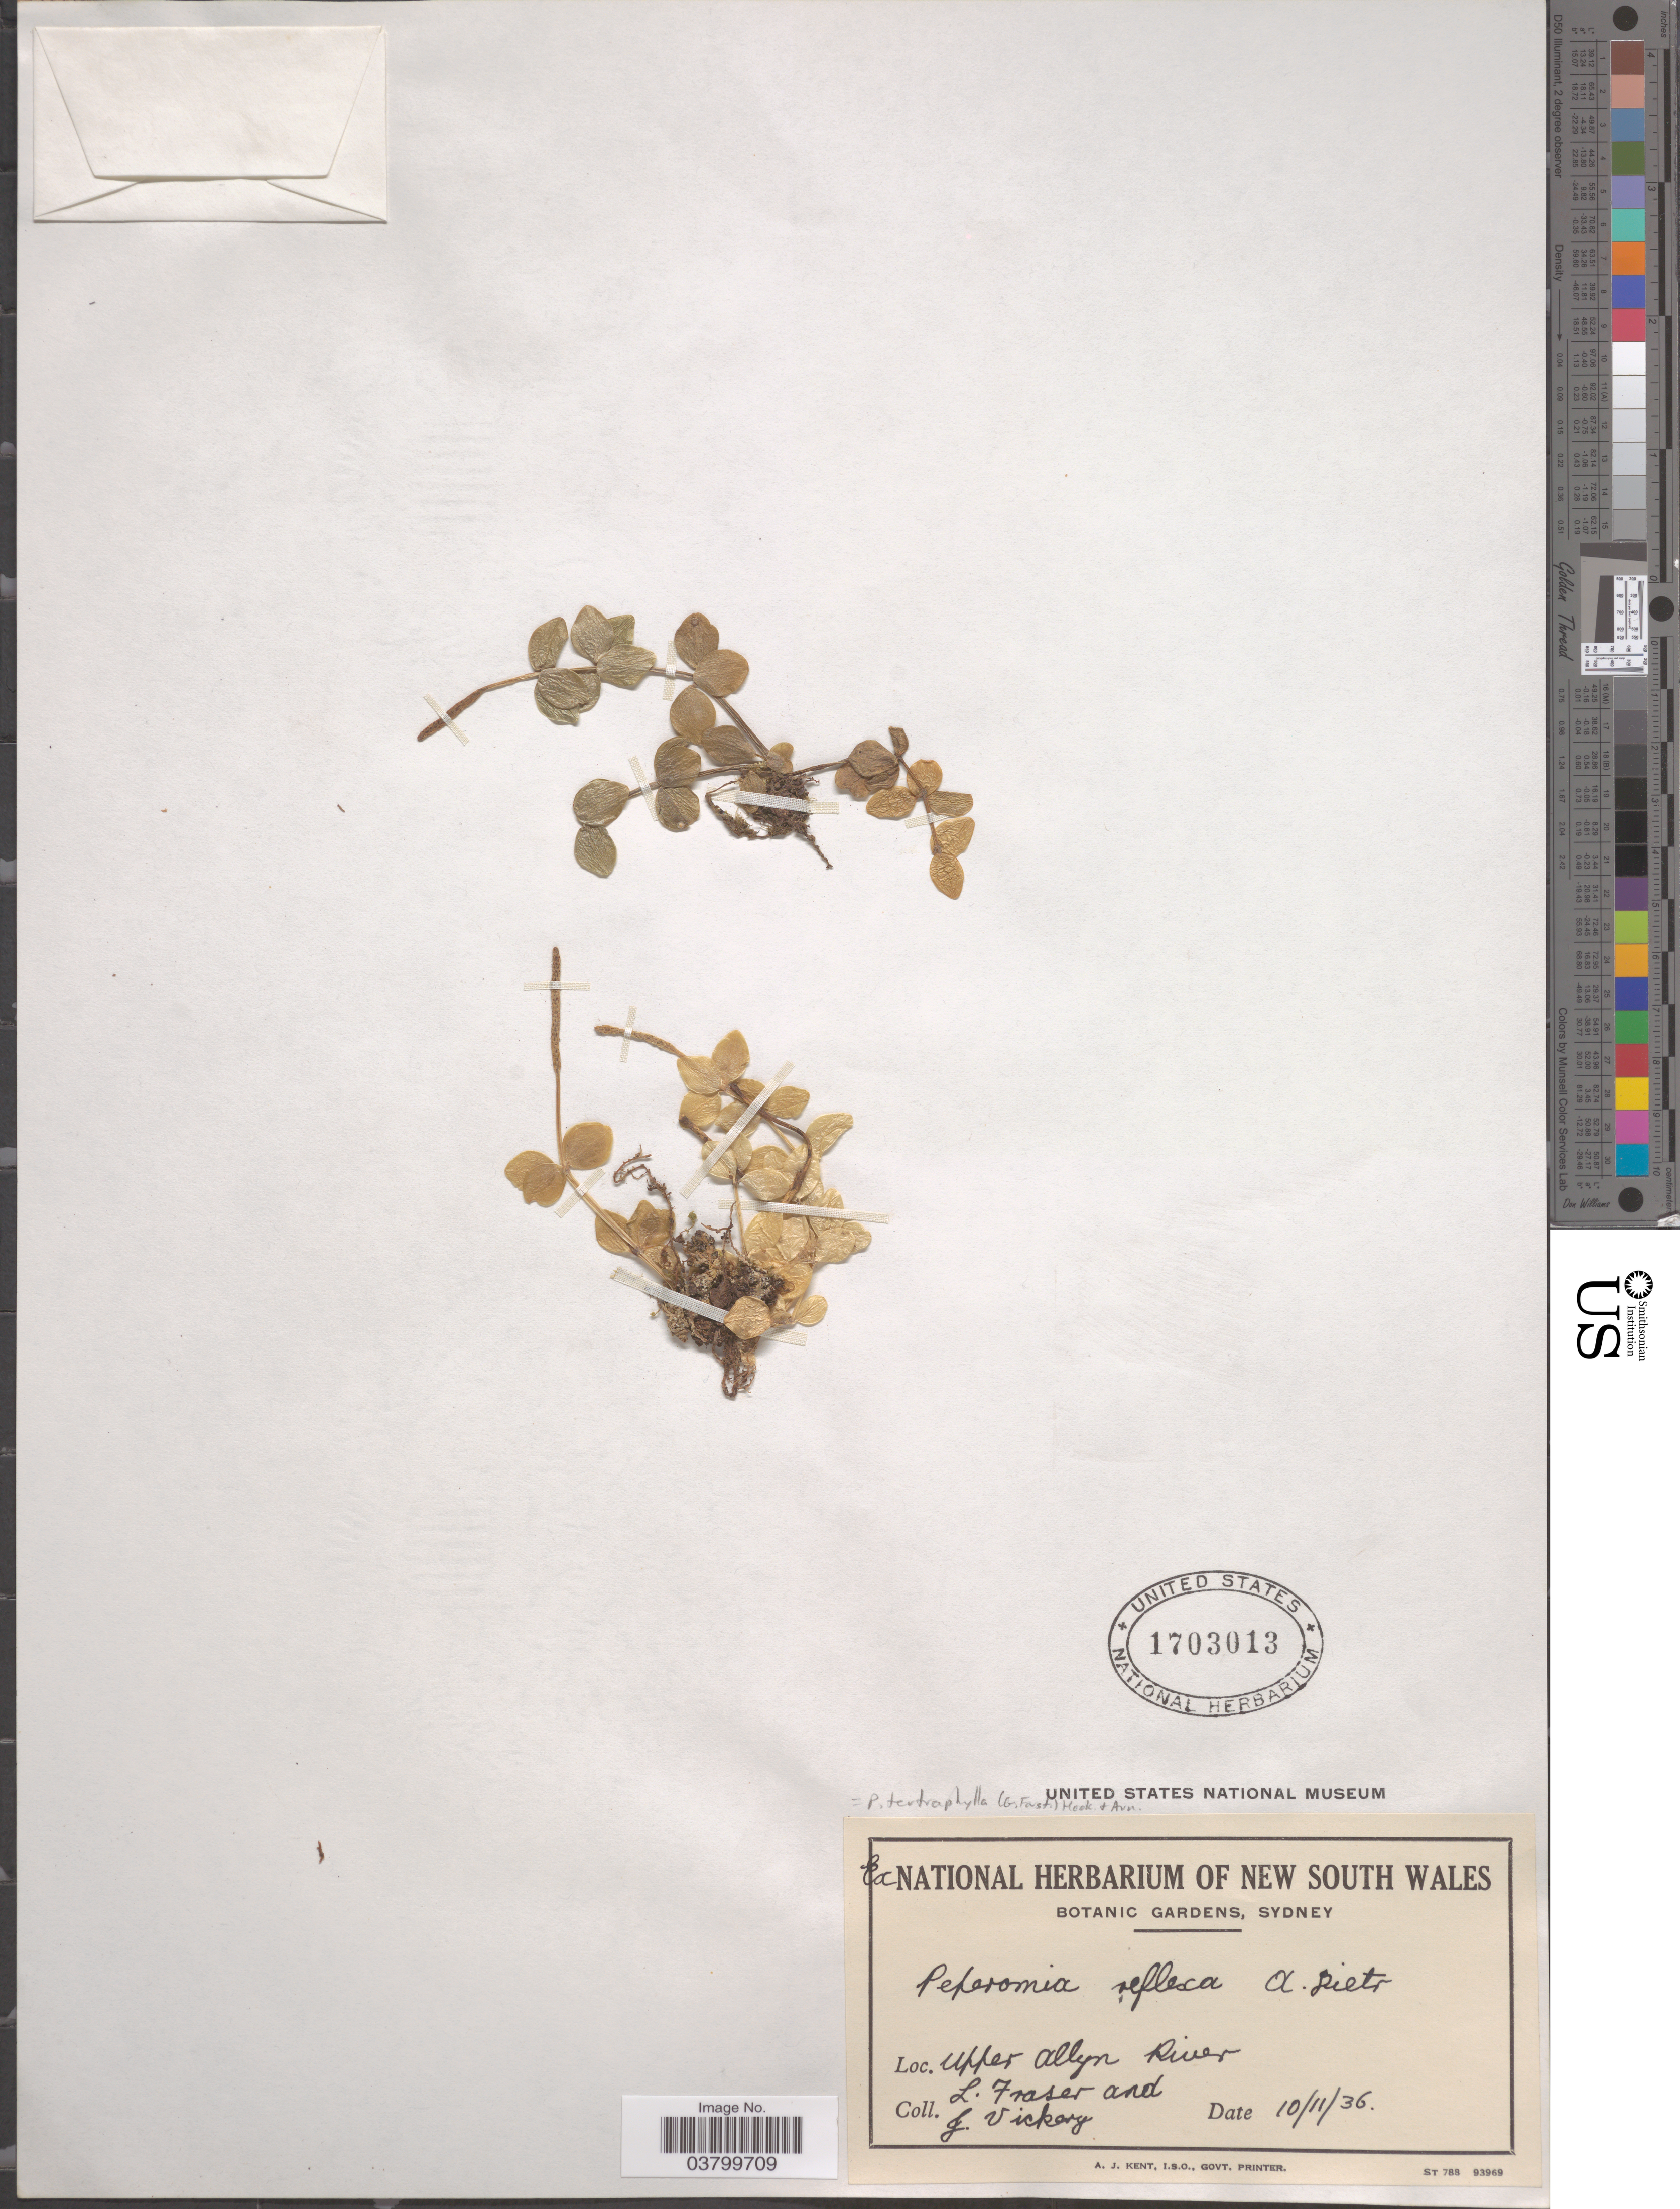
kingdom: Plantae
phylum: Tracheophyta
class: Magnoliopsida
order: Piperales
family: Piperaceae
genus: Peperomia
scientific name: Peperomia tetraphylla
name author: (G. Forst.) Hook. & Arn.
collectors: L. Fraser & J. Vickery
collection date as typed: Transcribed d/m/y: 10/11/36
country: Australia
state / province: New South Wales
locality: Upper Allyn River.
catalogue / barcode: US 1703013